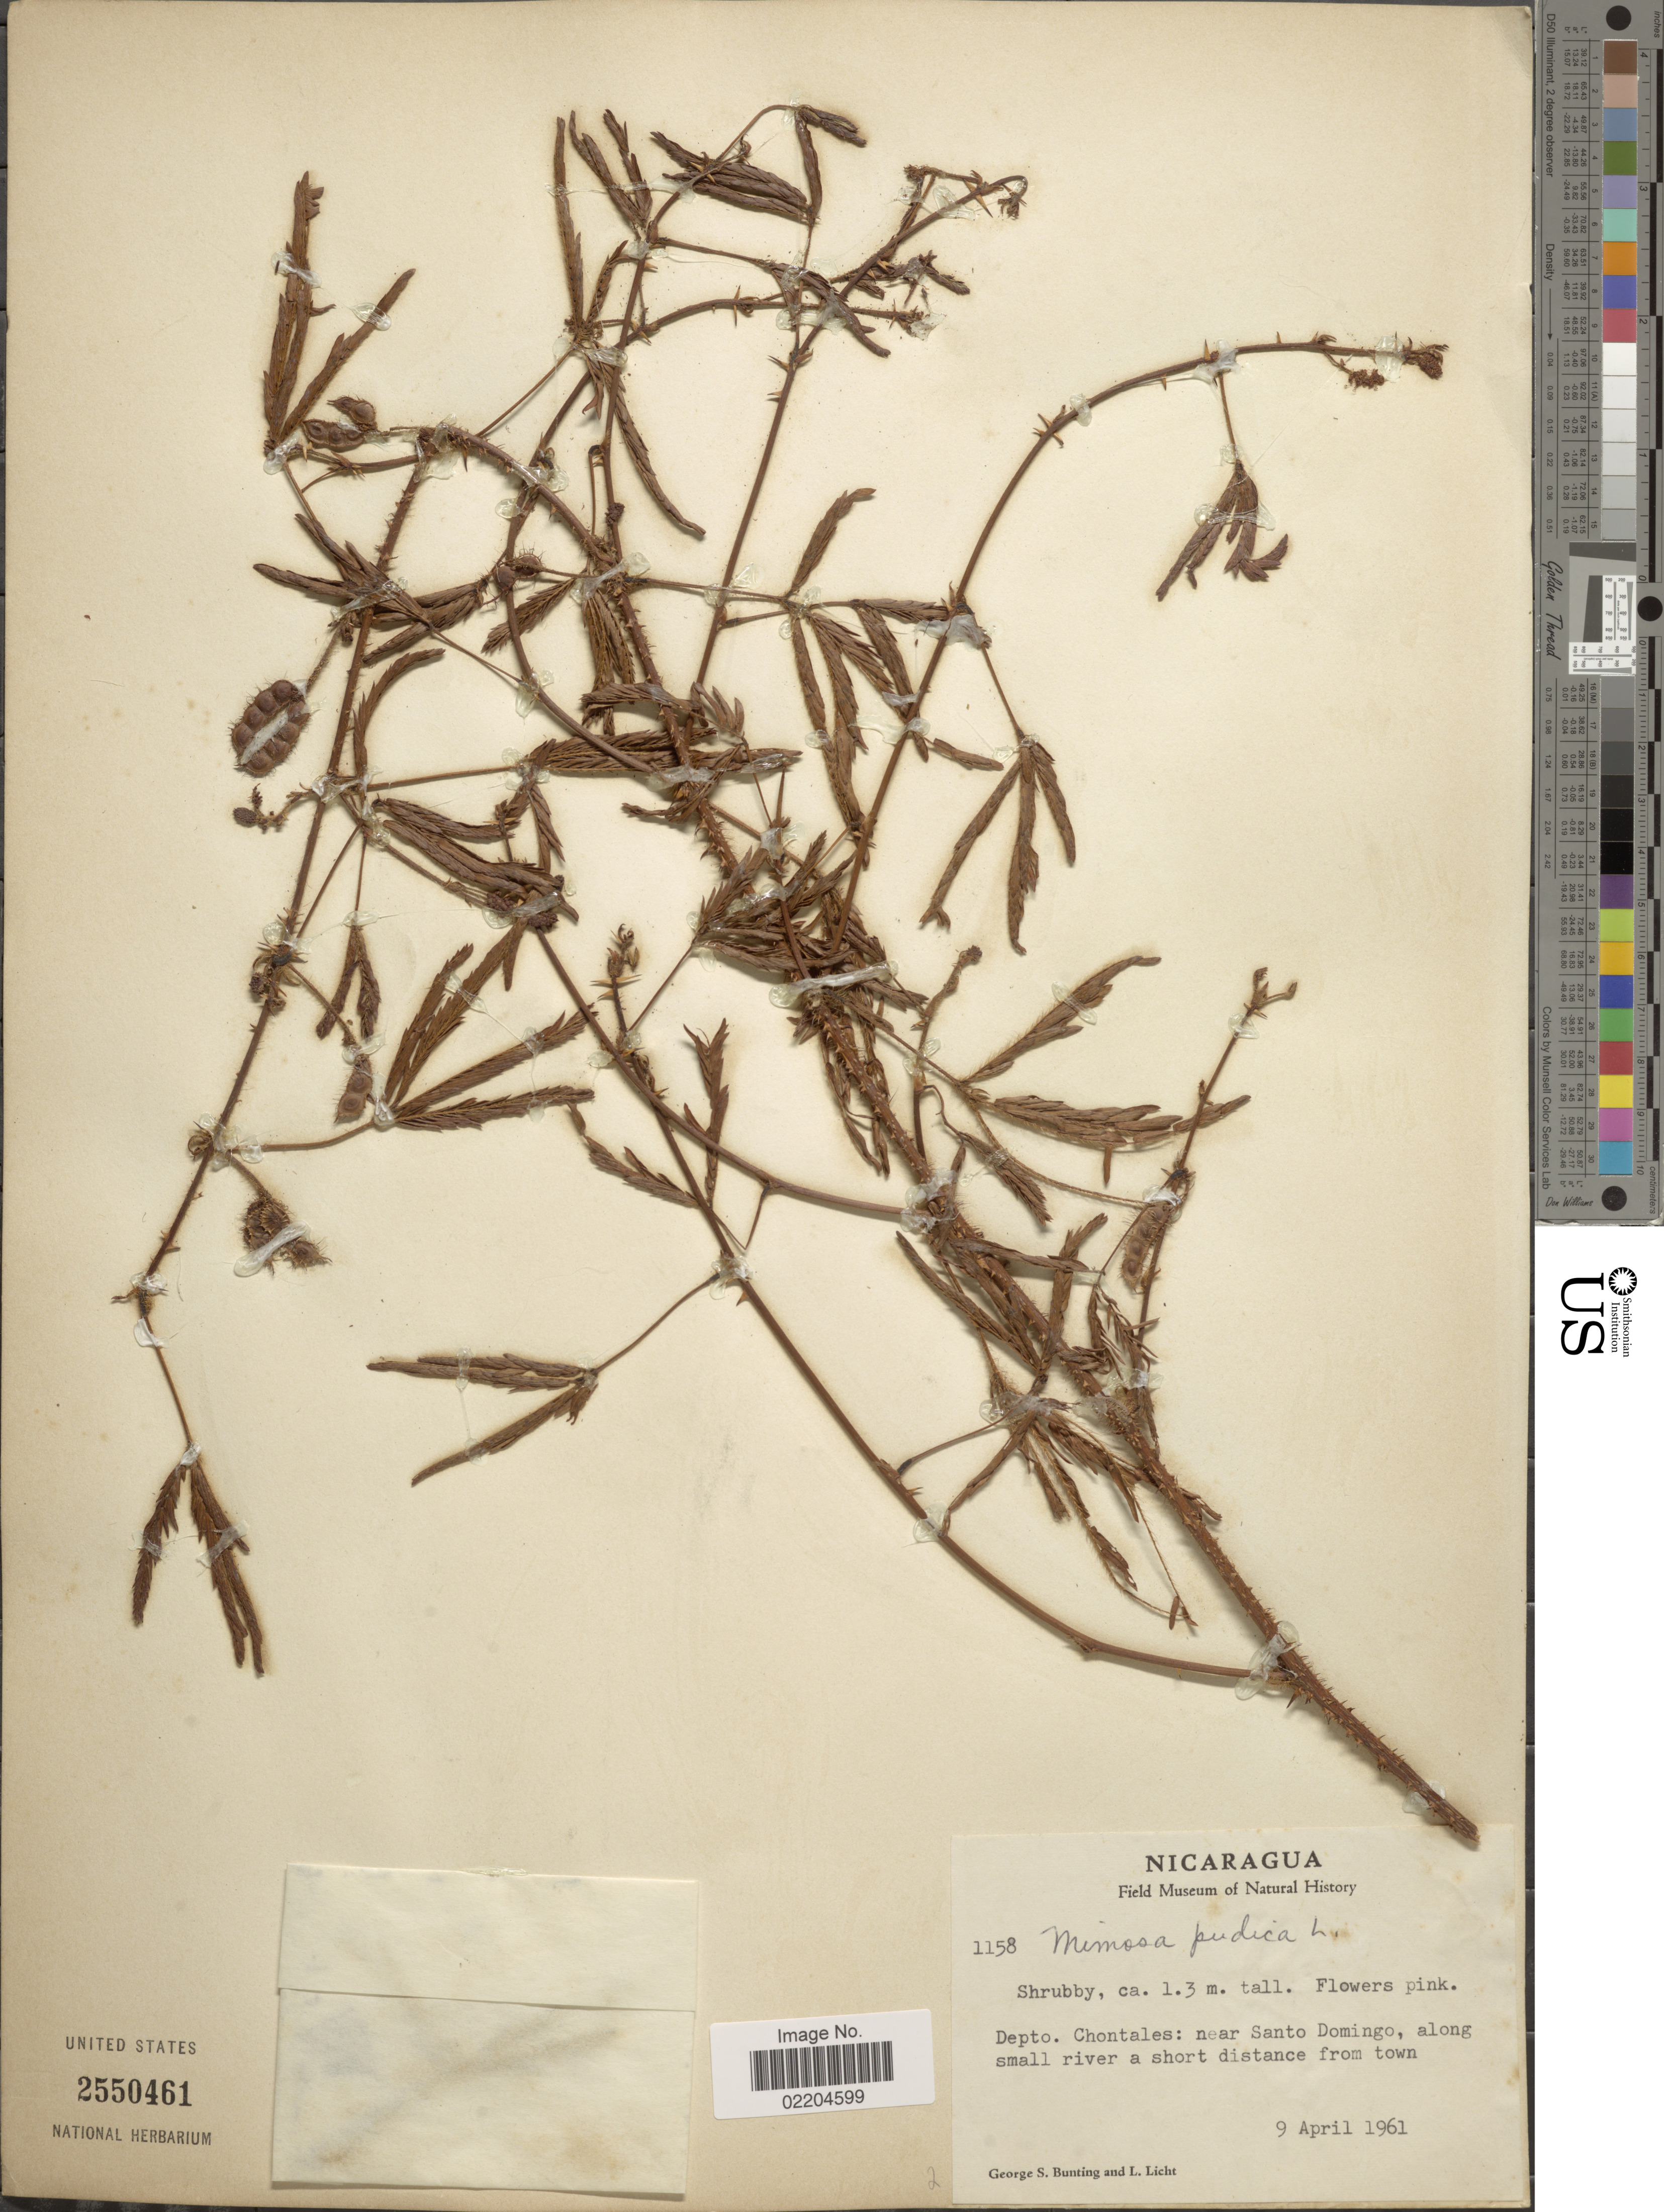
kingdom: Plantae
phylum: Tracheophyta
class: Magnoliopsida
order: Fabales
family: Fabaceae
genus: Mimosa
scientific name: Mimosa pudica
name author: L.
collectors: G. S. Bunting & L. Licht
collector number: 1158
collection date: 1961-04-09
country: Nicaragua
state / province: Chontales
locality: Depto. Chontales: near Santo domingo, along small river a short distance from town.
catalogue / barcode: US 2550461